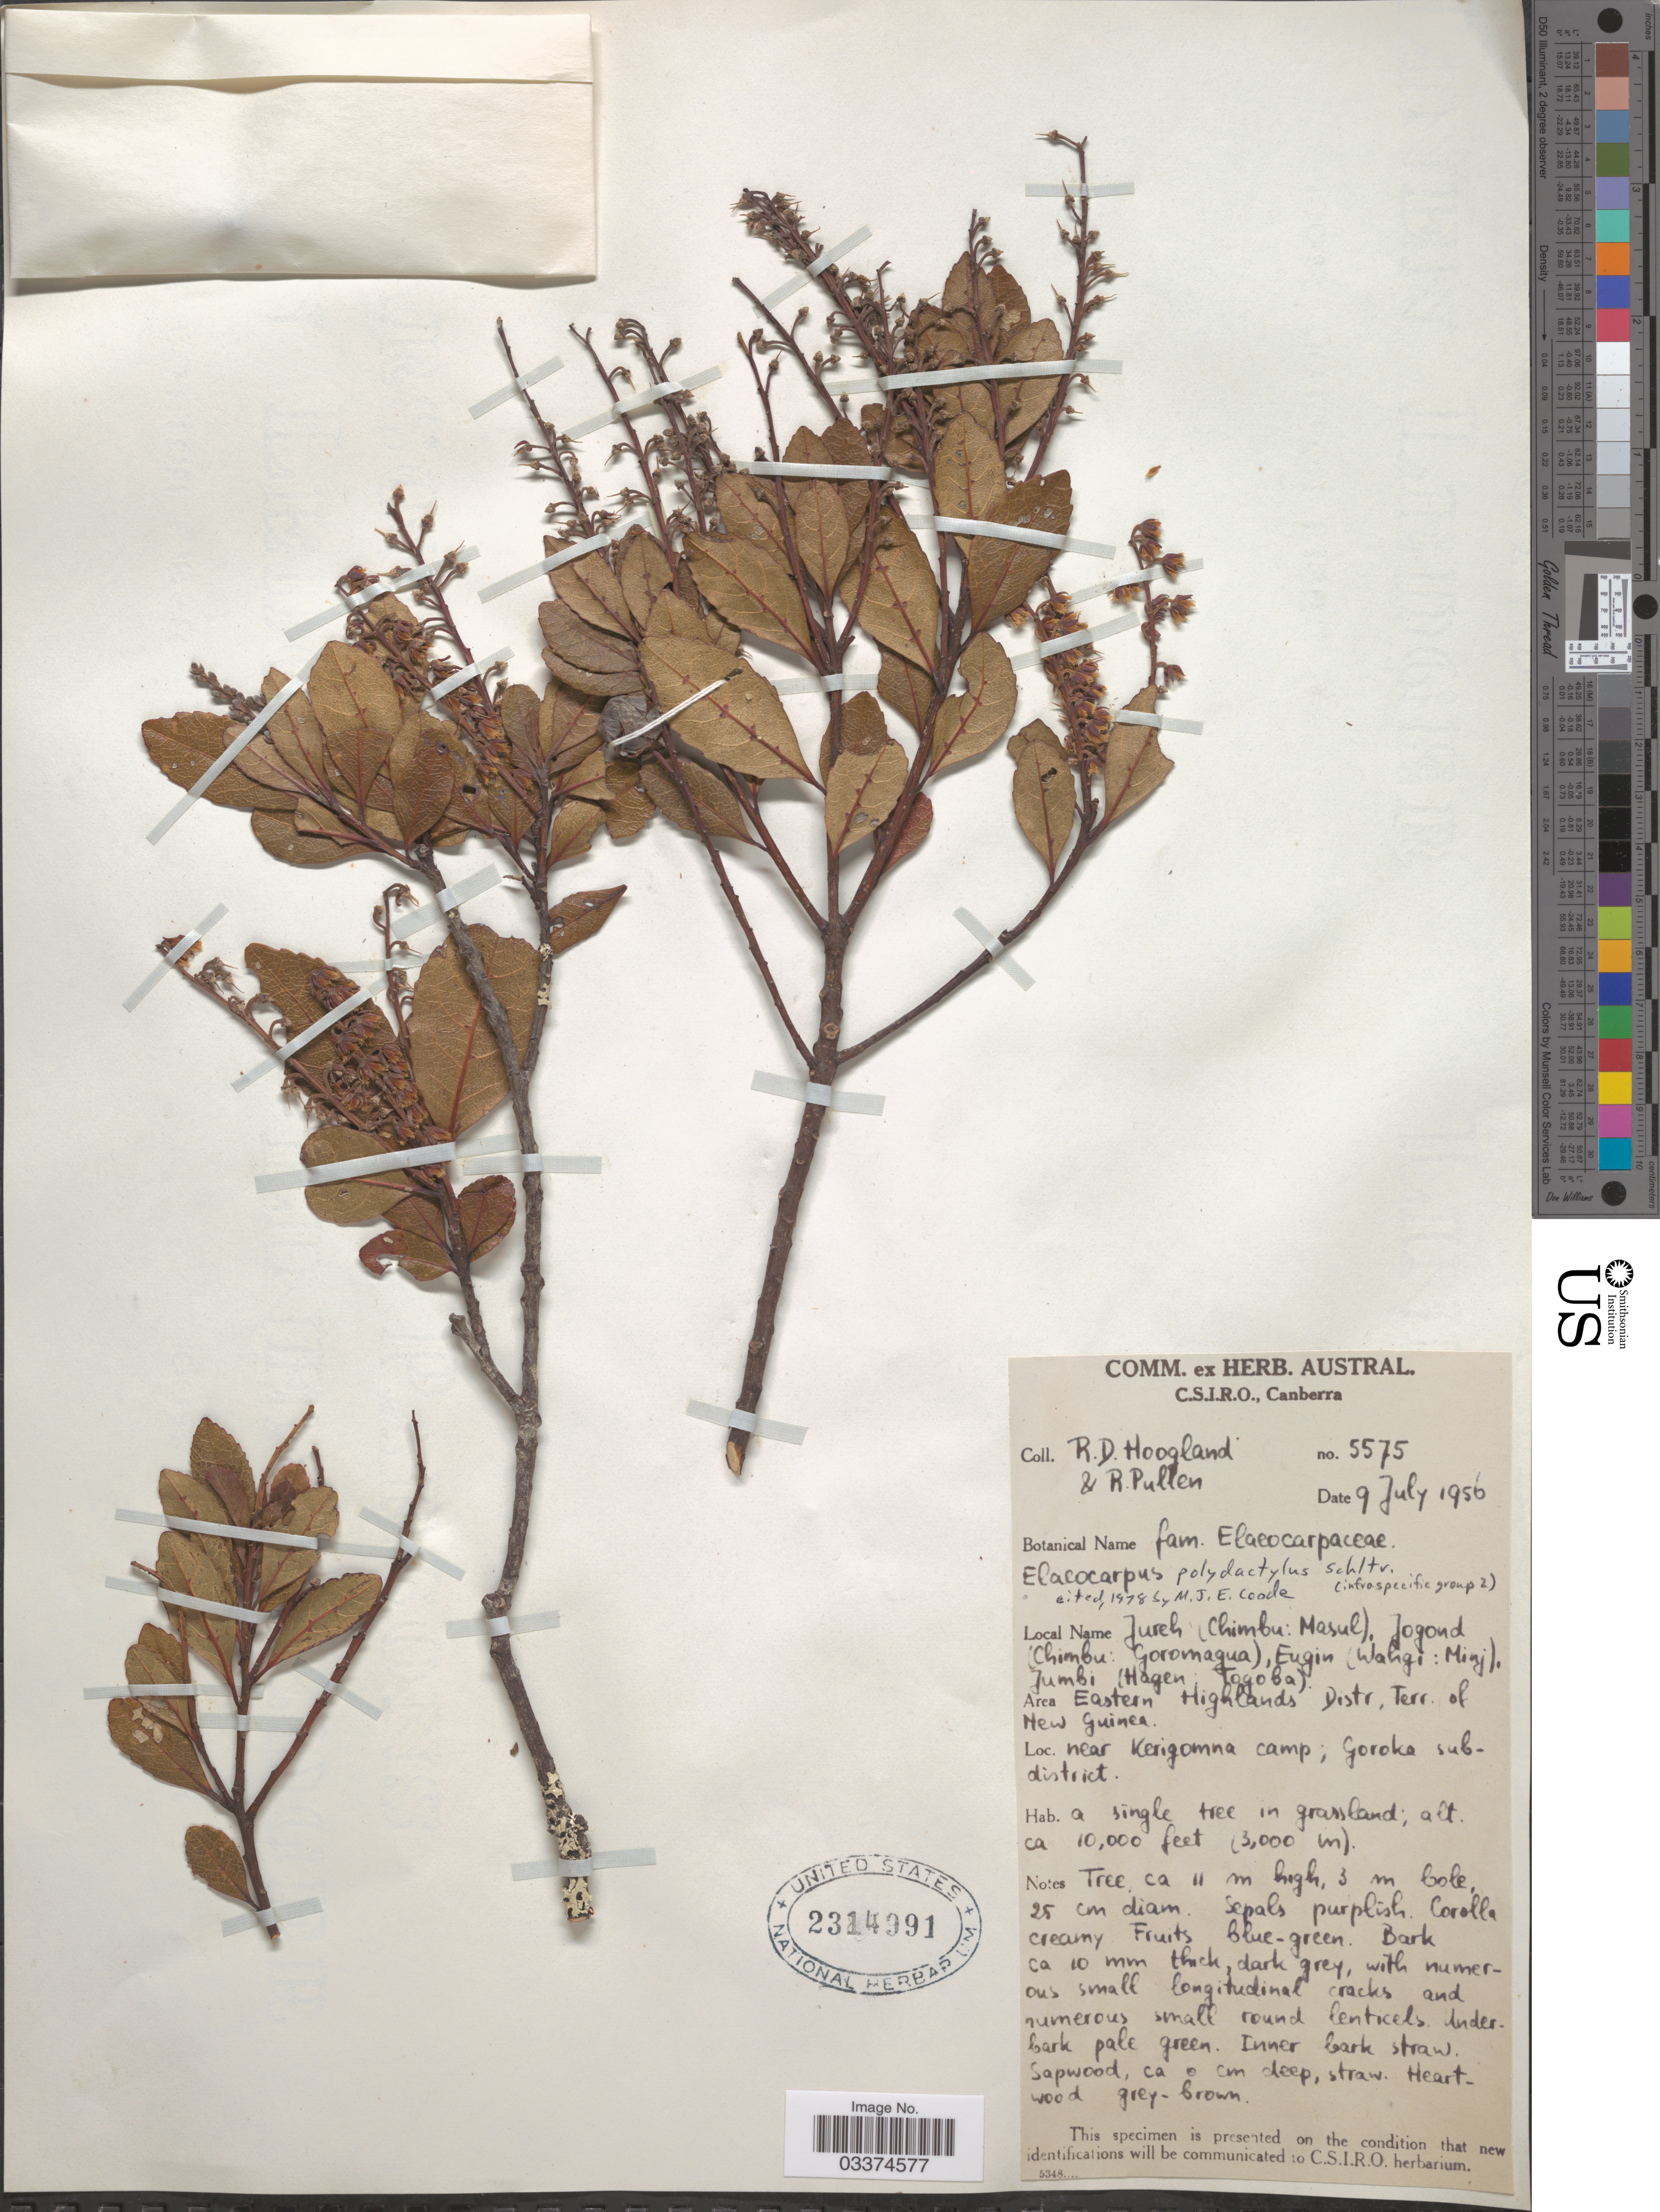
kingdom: Plantae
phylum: Tracheophyta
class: Magnoliopsida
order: Oxalidales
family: Elaeocarpaceae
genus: Elaeocarpus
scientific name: Elaeocarpus polydactylus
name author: Schltr.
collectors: R. D. Hoogland & R. Pullen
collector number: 5575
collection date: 1956-07-09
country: Papua New Guinea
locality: Area Eastern Highlands Distr., Terr of New Guinea, near Kerigomna camp; Goroka sub-district.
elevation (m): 3048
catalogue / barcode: US 2314991